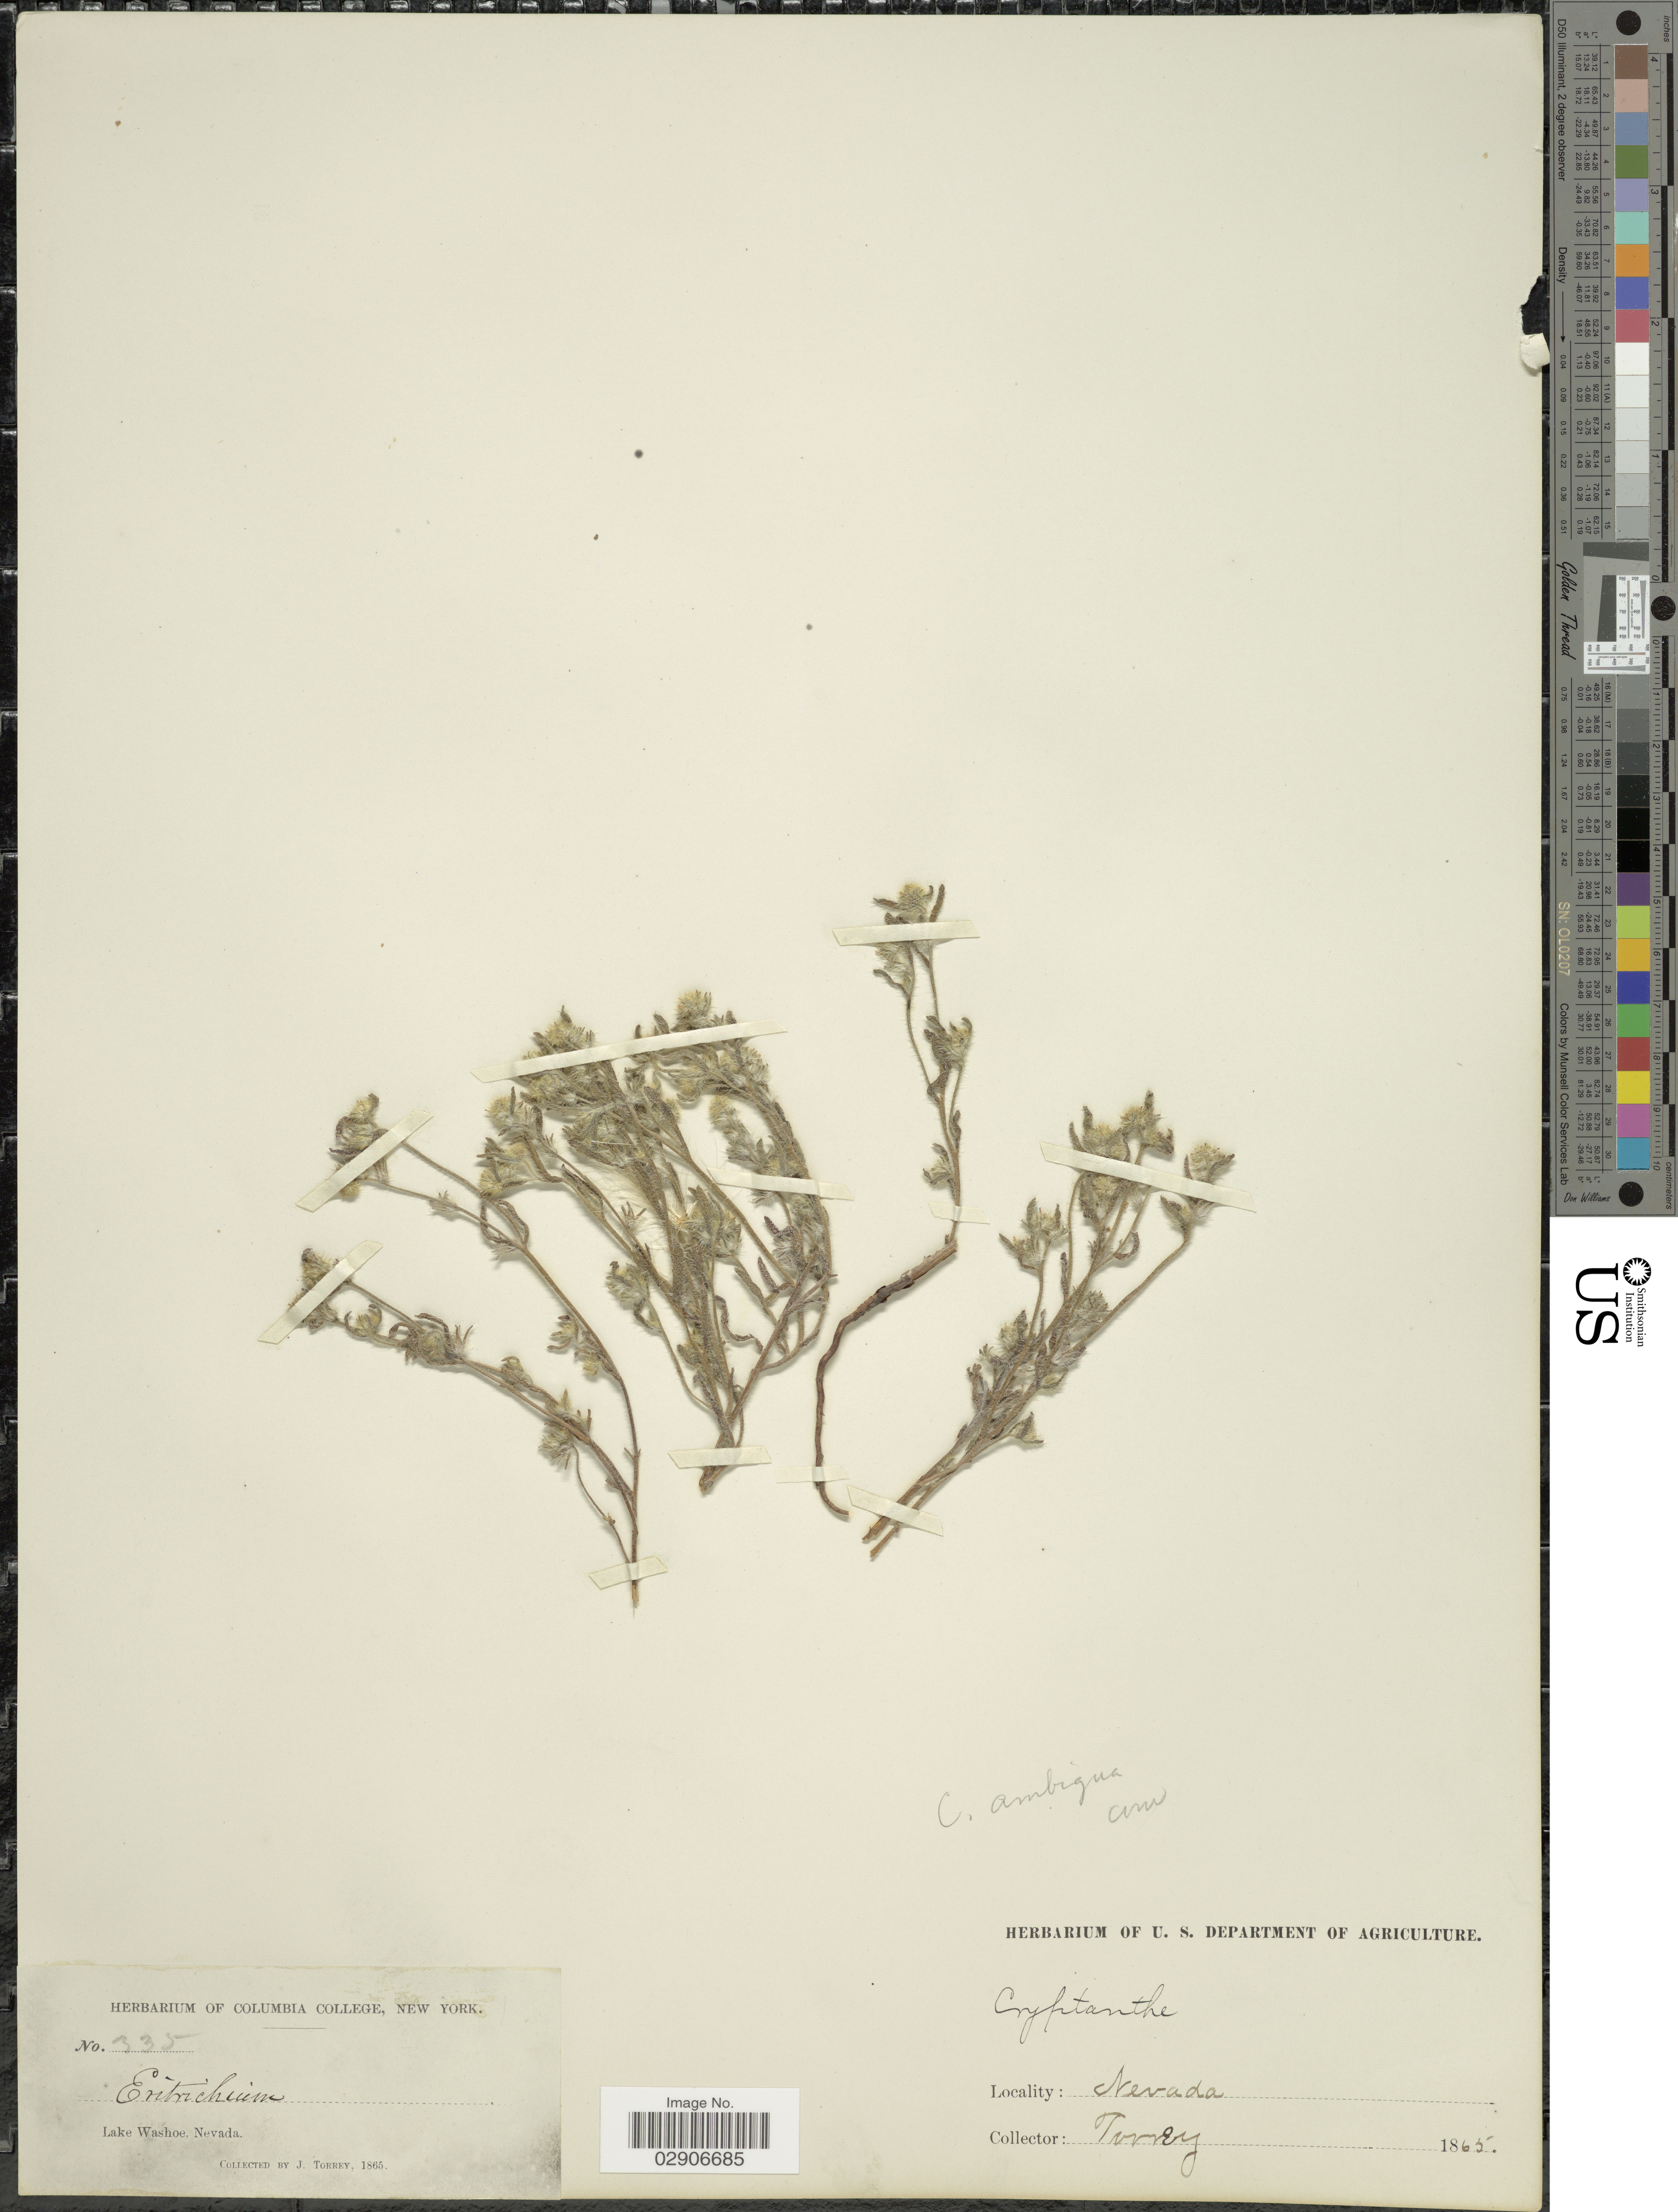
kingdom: Plantae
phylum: Tracheophyta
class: Magnoliopsida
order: Boraginales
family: Boraginaceae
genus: Cryptantha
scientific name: Cryptantha ambigua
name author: (A. Gray) Greene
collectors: J. Torrey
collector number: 335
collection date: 1865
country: United States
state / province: Nevada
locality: Laske Washoe, Nevada.